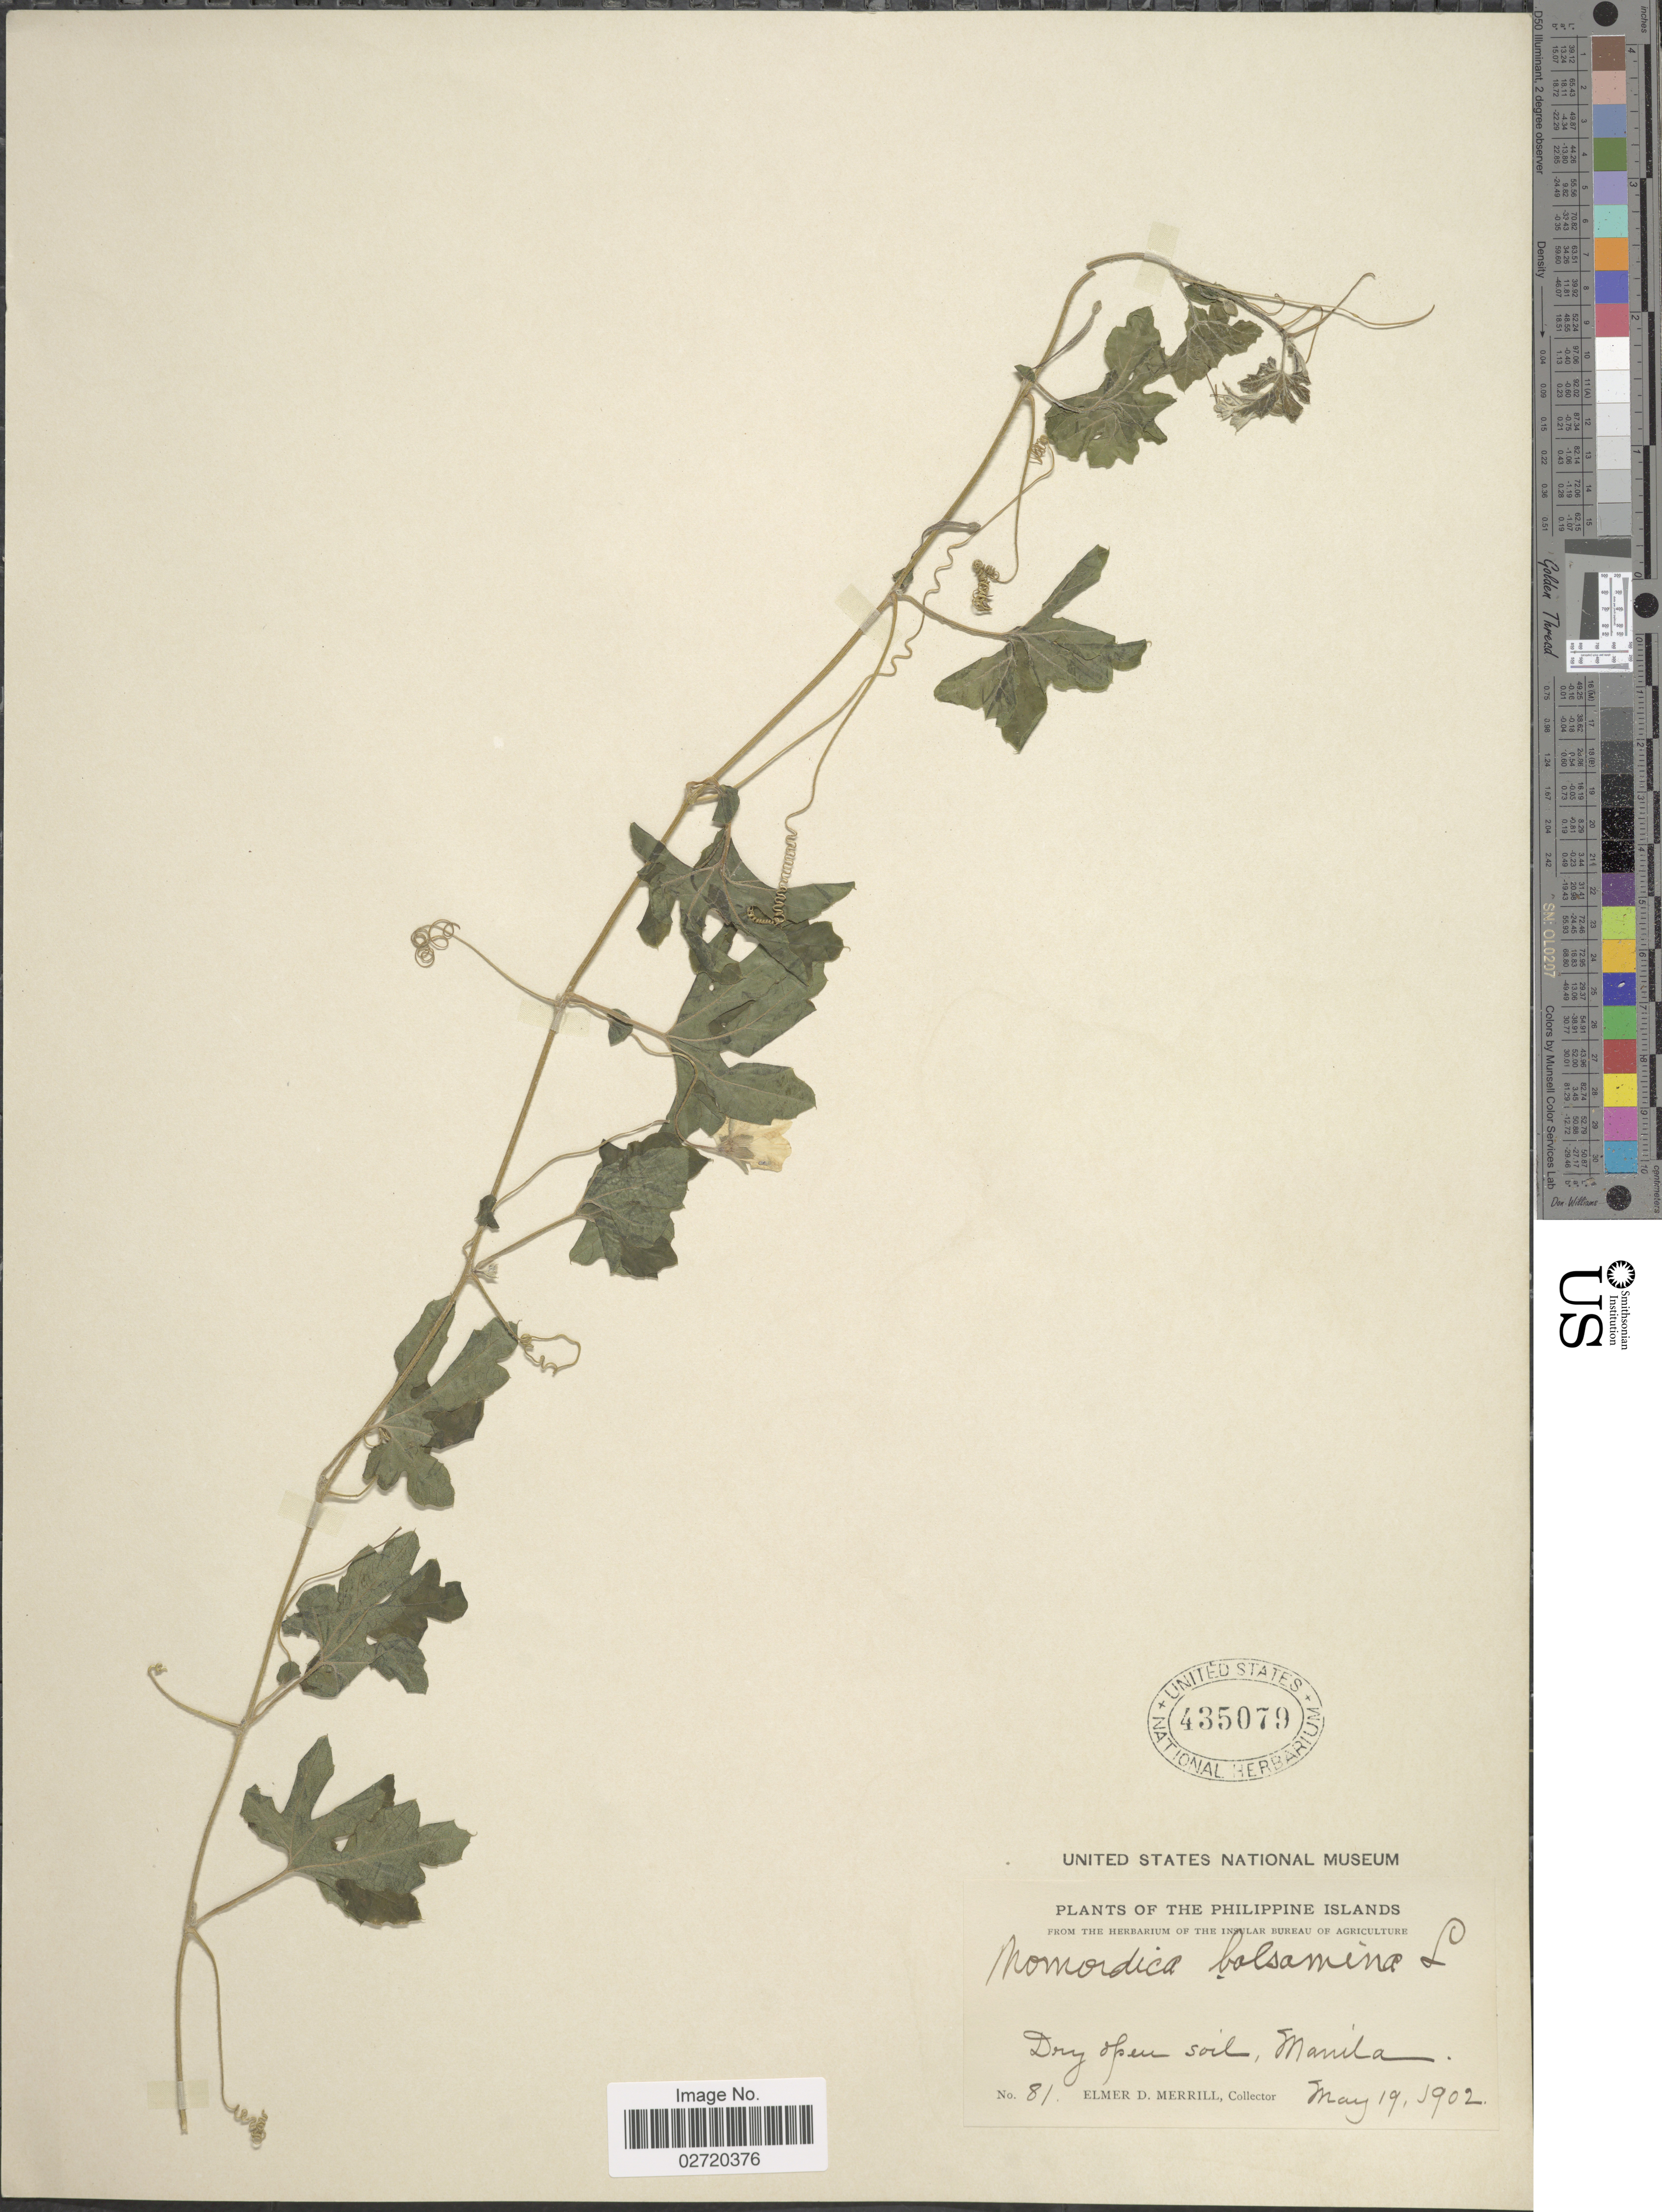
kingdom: Plantae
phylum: Tracheophyta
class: Magnoliopsida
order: Cucurbitales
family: Cucurbitaceae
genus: Momordica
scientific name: Momordica charantia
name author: L.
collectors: E. D. Merrill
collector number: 81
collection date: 1902-05-19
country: Philippines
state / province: National Capital Region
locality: Manila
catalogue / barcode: US 435079